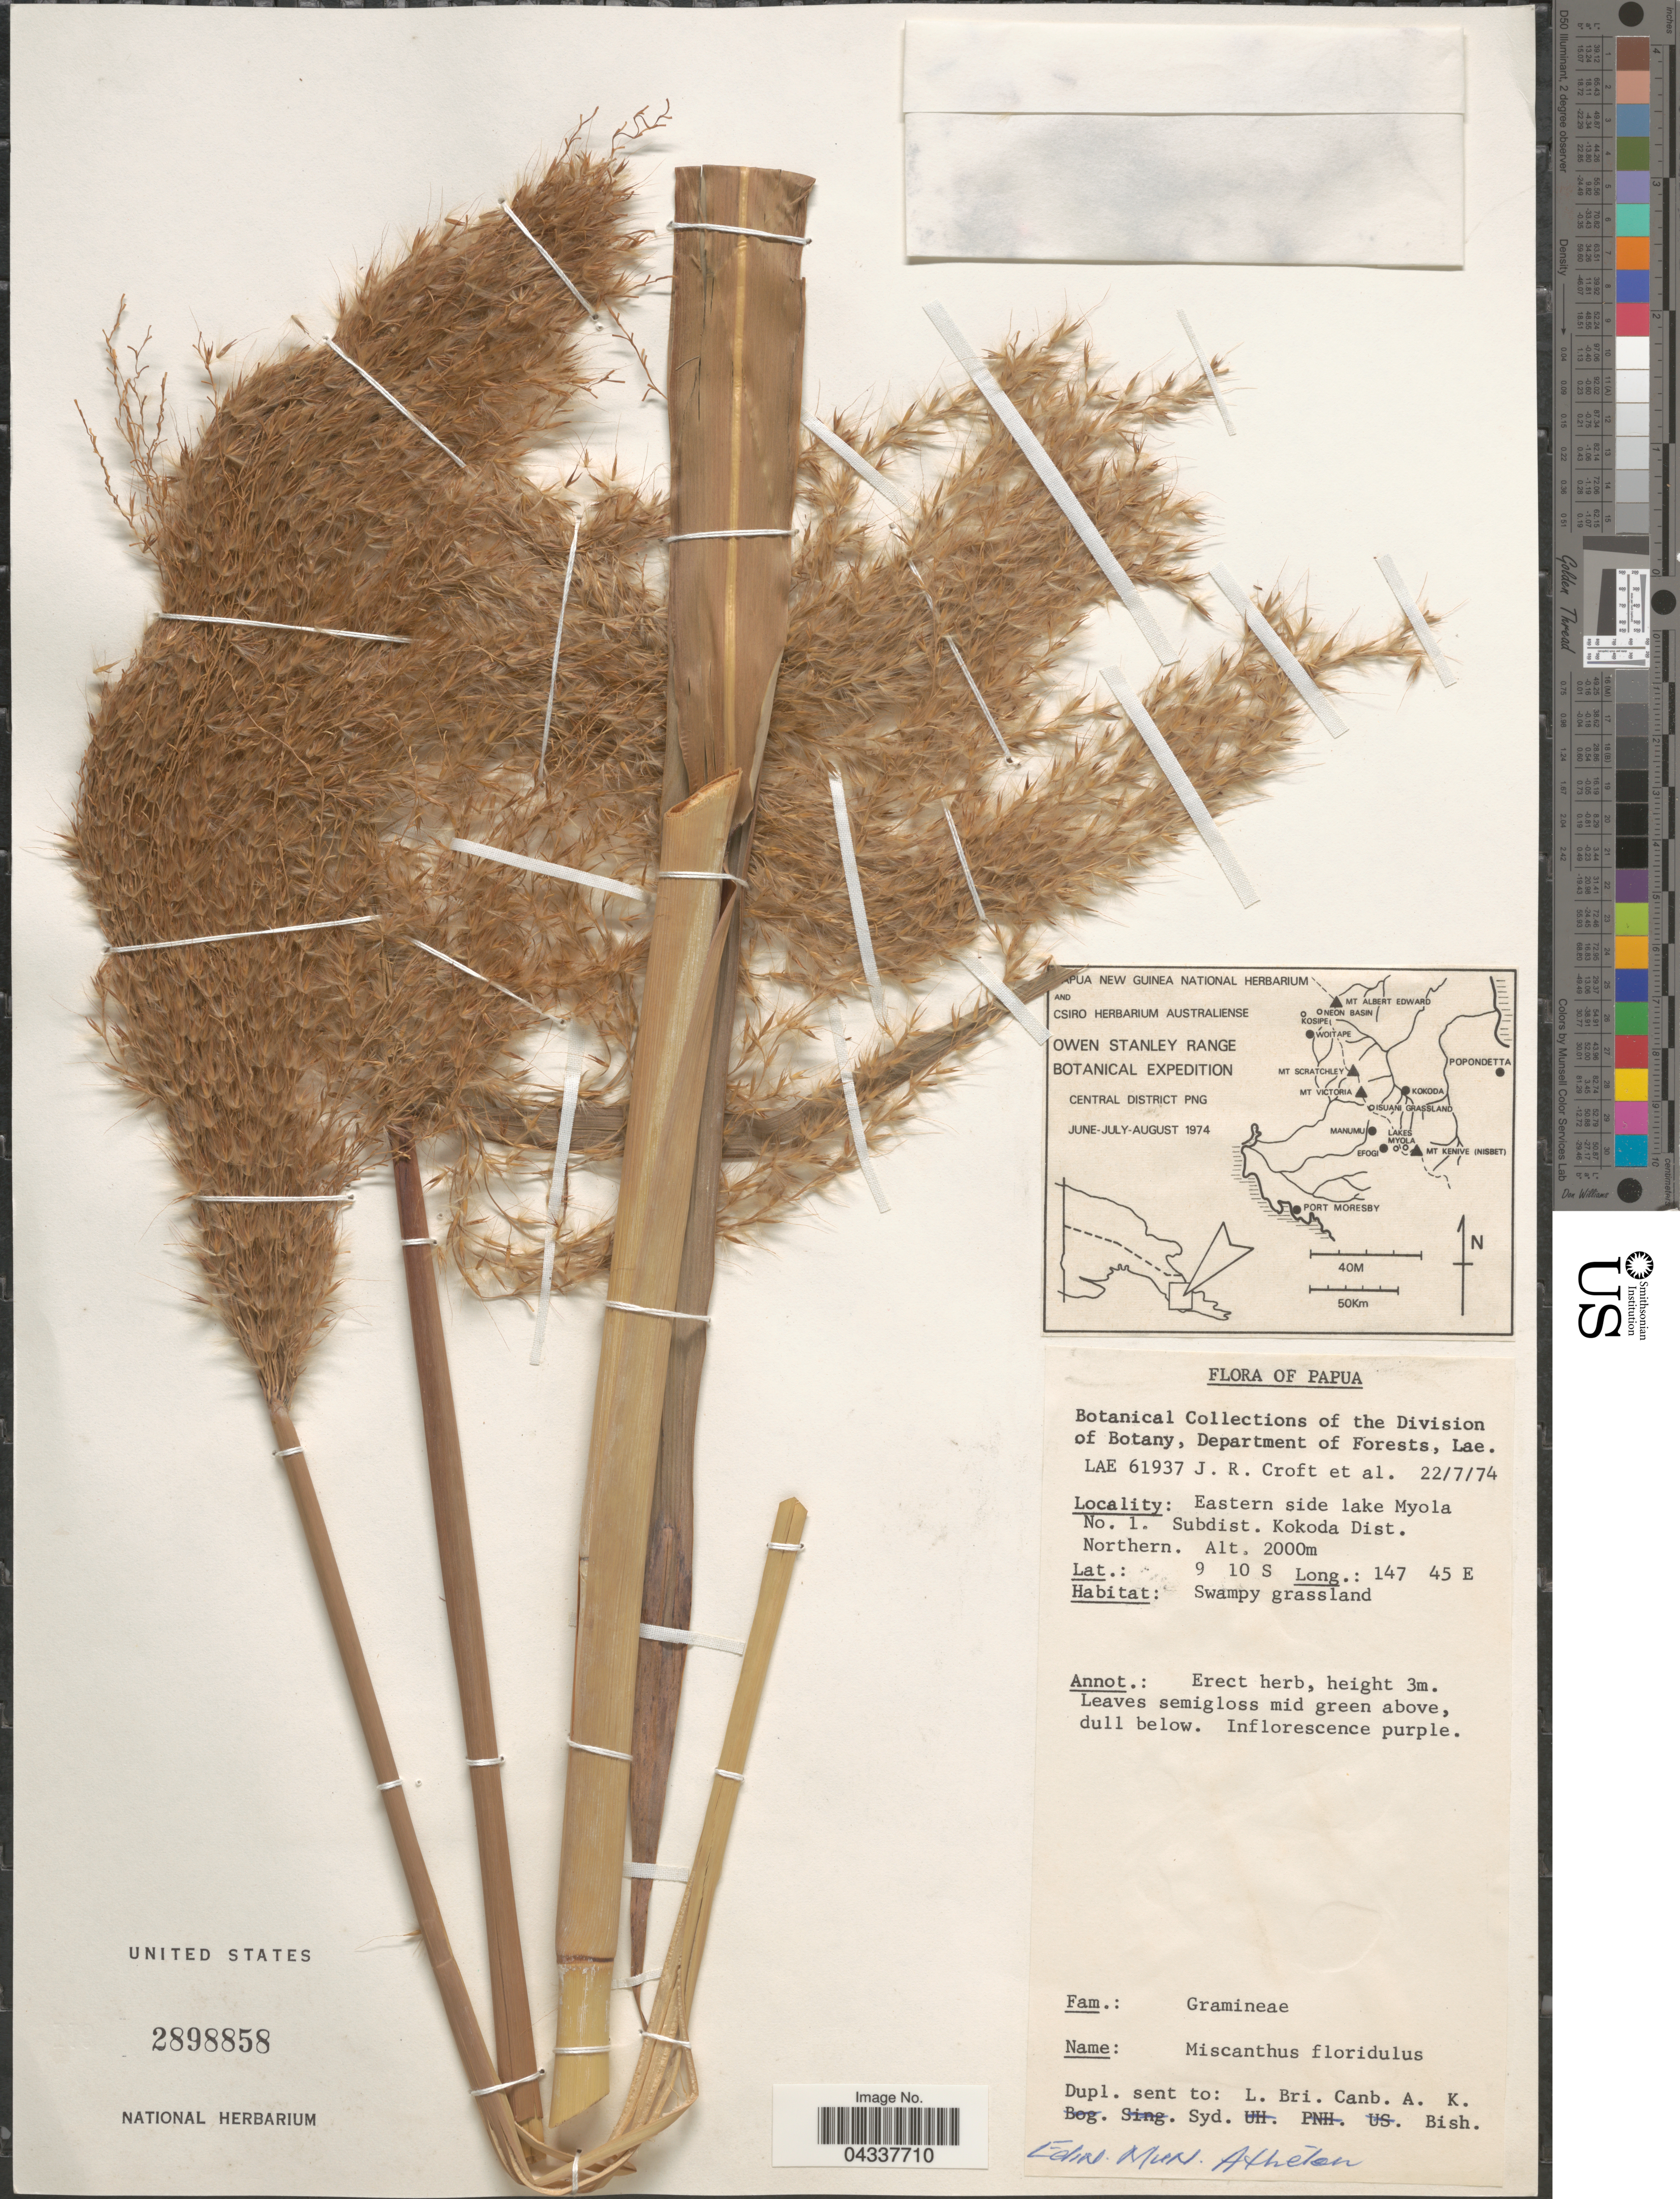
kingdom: Plantae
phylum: Tracheophyta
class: Liliopsida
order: Poales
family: Poaceae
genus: Miscanthus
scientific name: Miscanthus floridulus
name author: (Labill.) Warb.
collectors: J. R. Croft & et al.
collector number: LAE61937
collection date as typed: Transcribed d/m/y: 22/7/74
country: Papua New Guinea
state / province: Northern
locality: Eastern side lake Myola No. 1. Subdist. Kokoda Dist. Northern.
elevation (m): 2000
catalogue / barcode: US 2898858